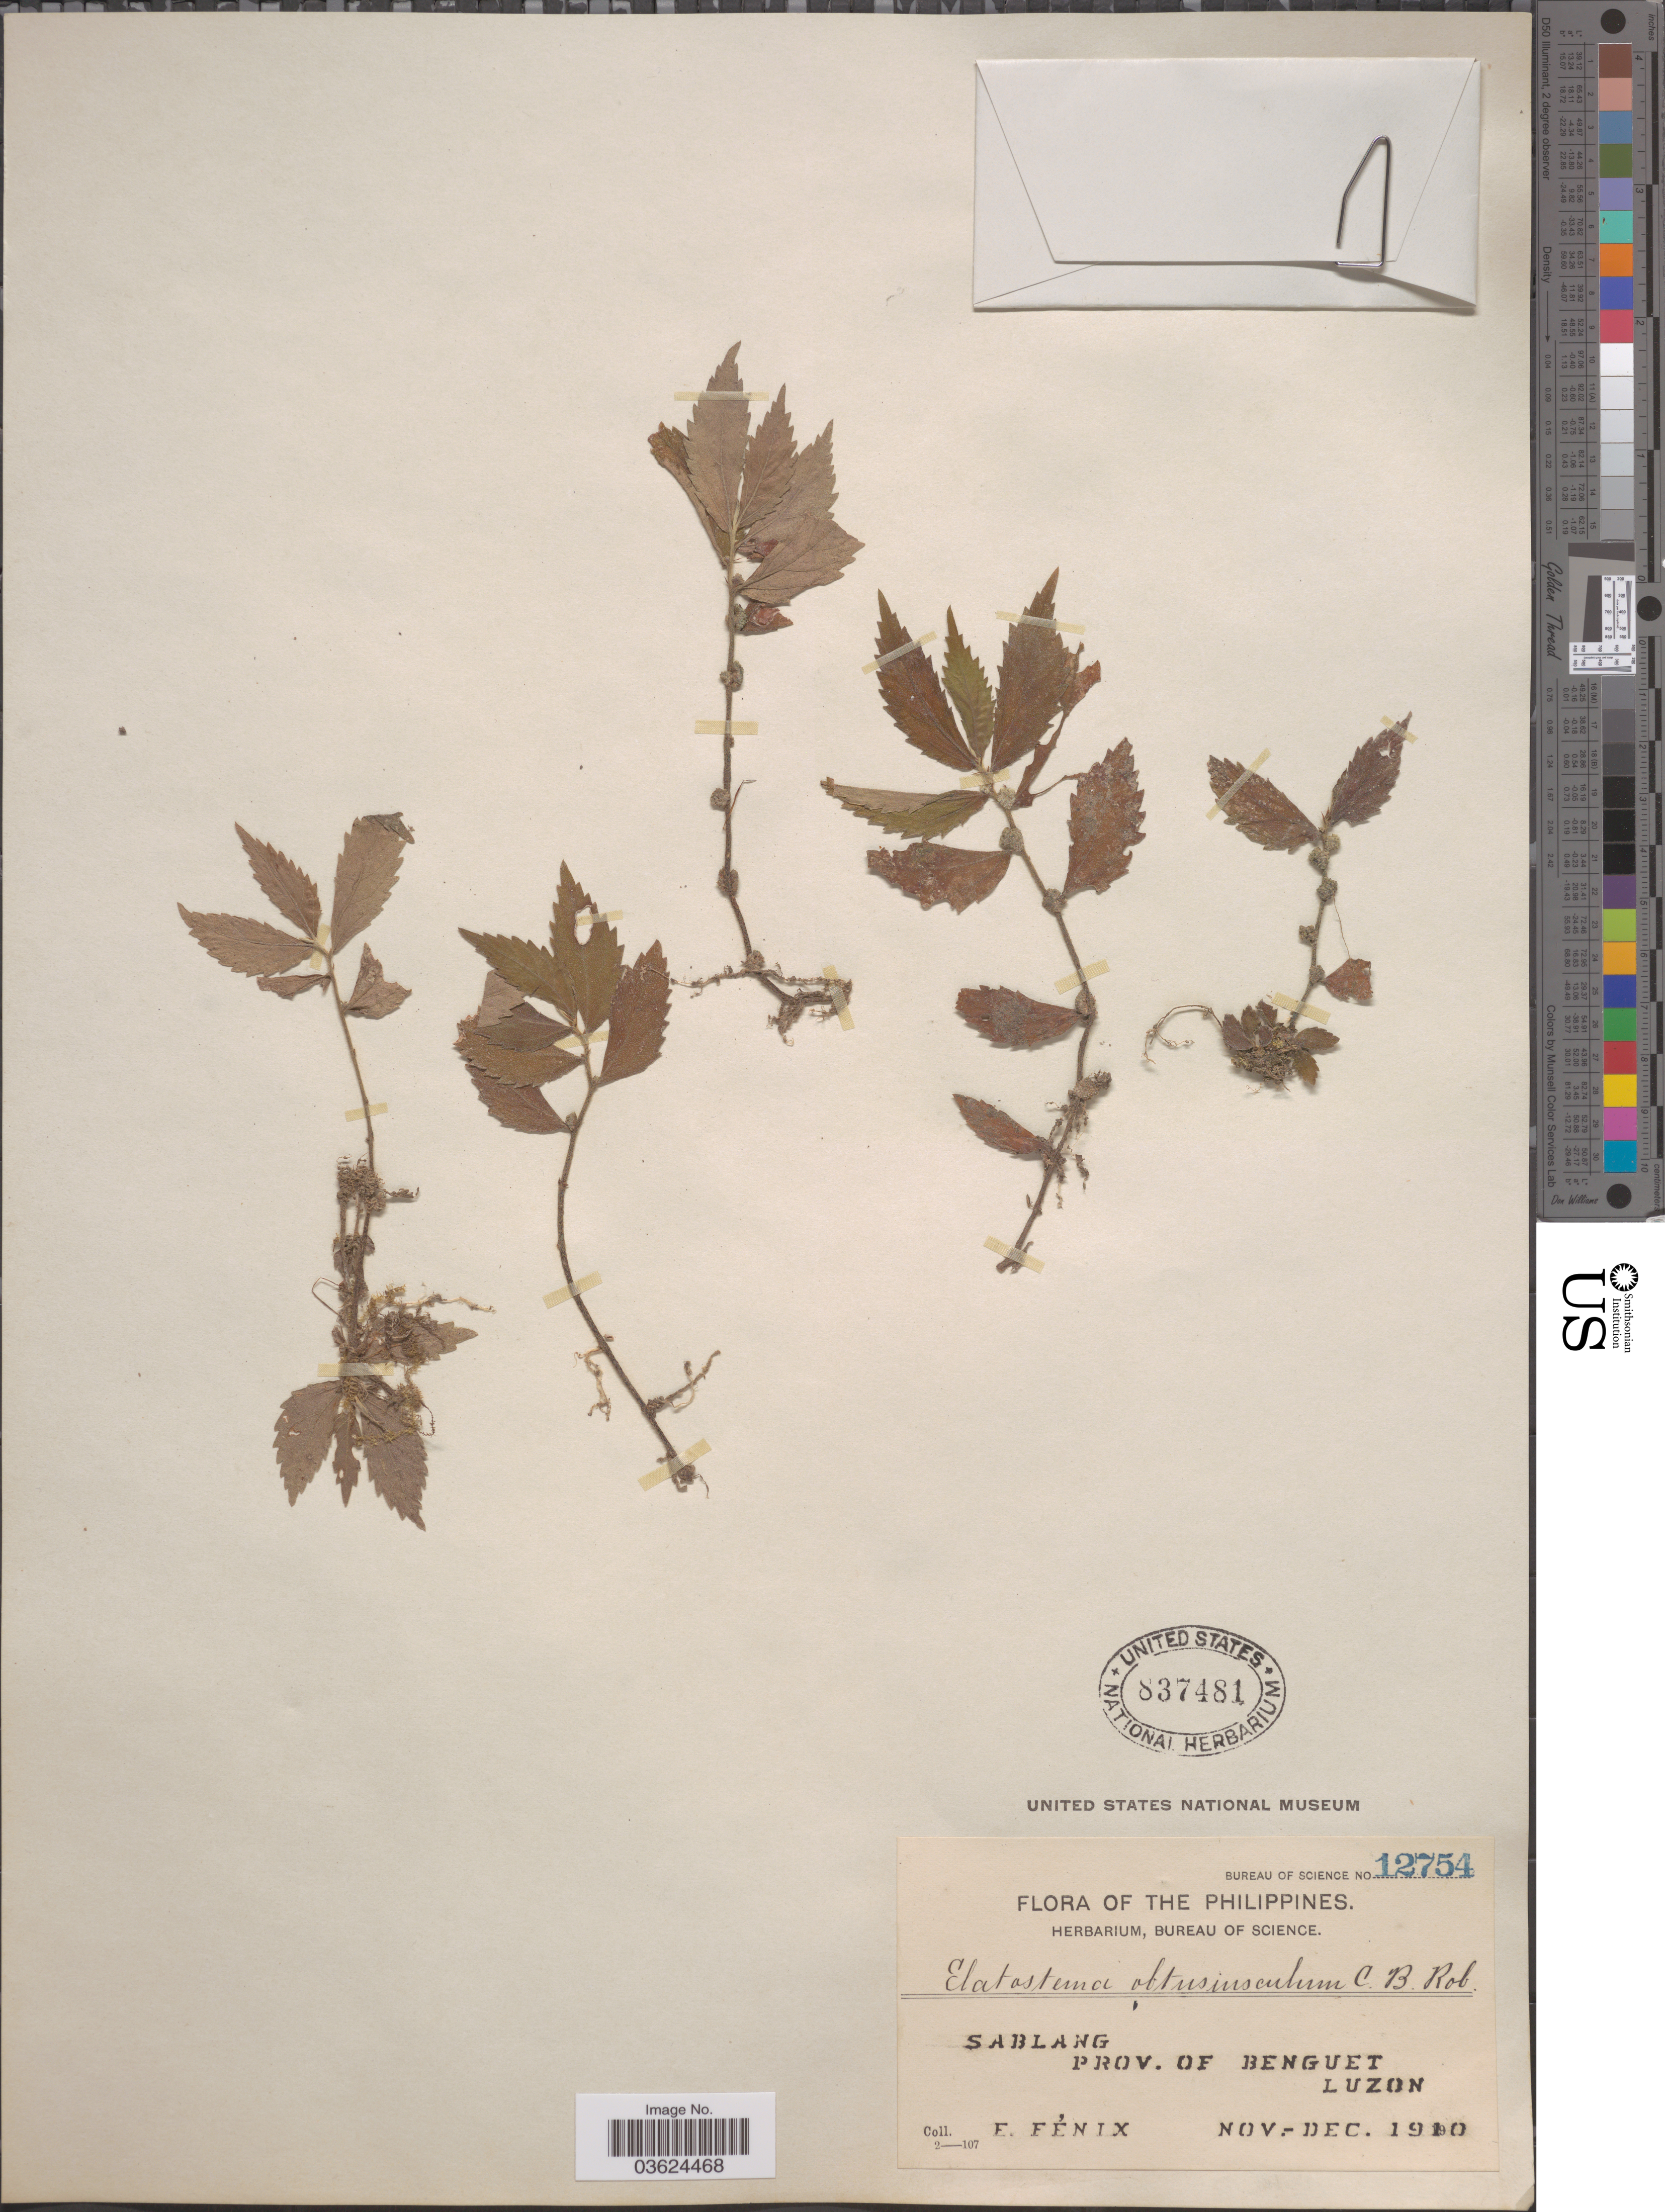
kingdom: Plantae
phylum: Tracheophyta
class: Magnoliopsida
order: Rosales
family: Urticaceae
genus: Elatostema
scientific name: Elatostema obtusiusculum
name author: C.B. Rob.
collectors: E. Fénix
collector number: Bureau of Science 12754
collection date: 1910-11/1910-12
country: Philippines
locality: Sablang, Prov. of Benguet, Luzon.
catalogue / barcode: US 837481